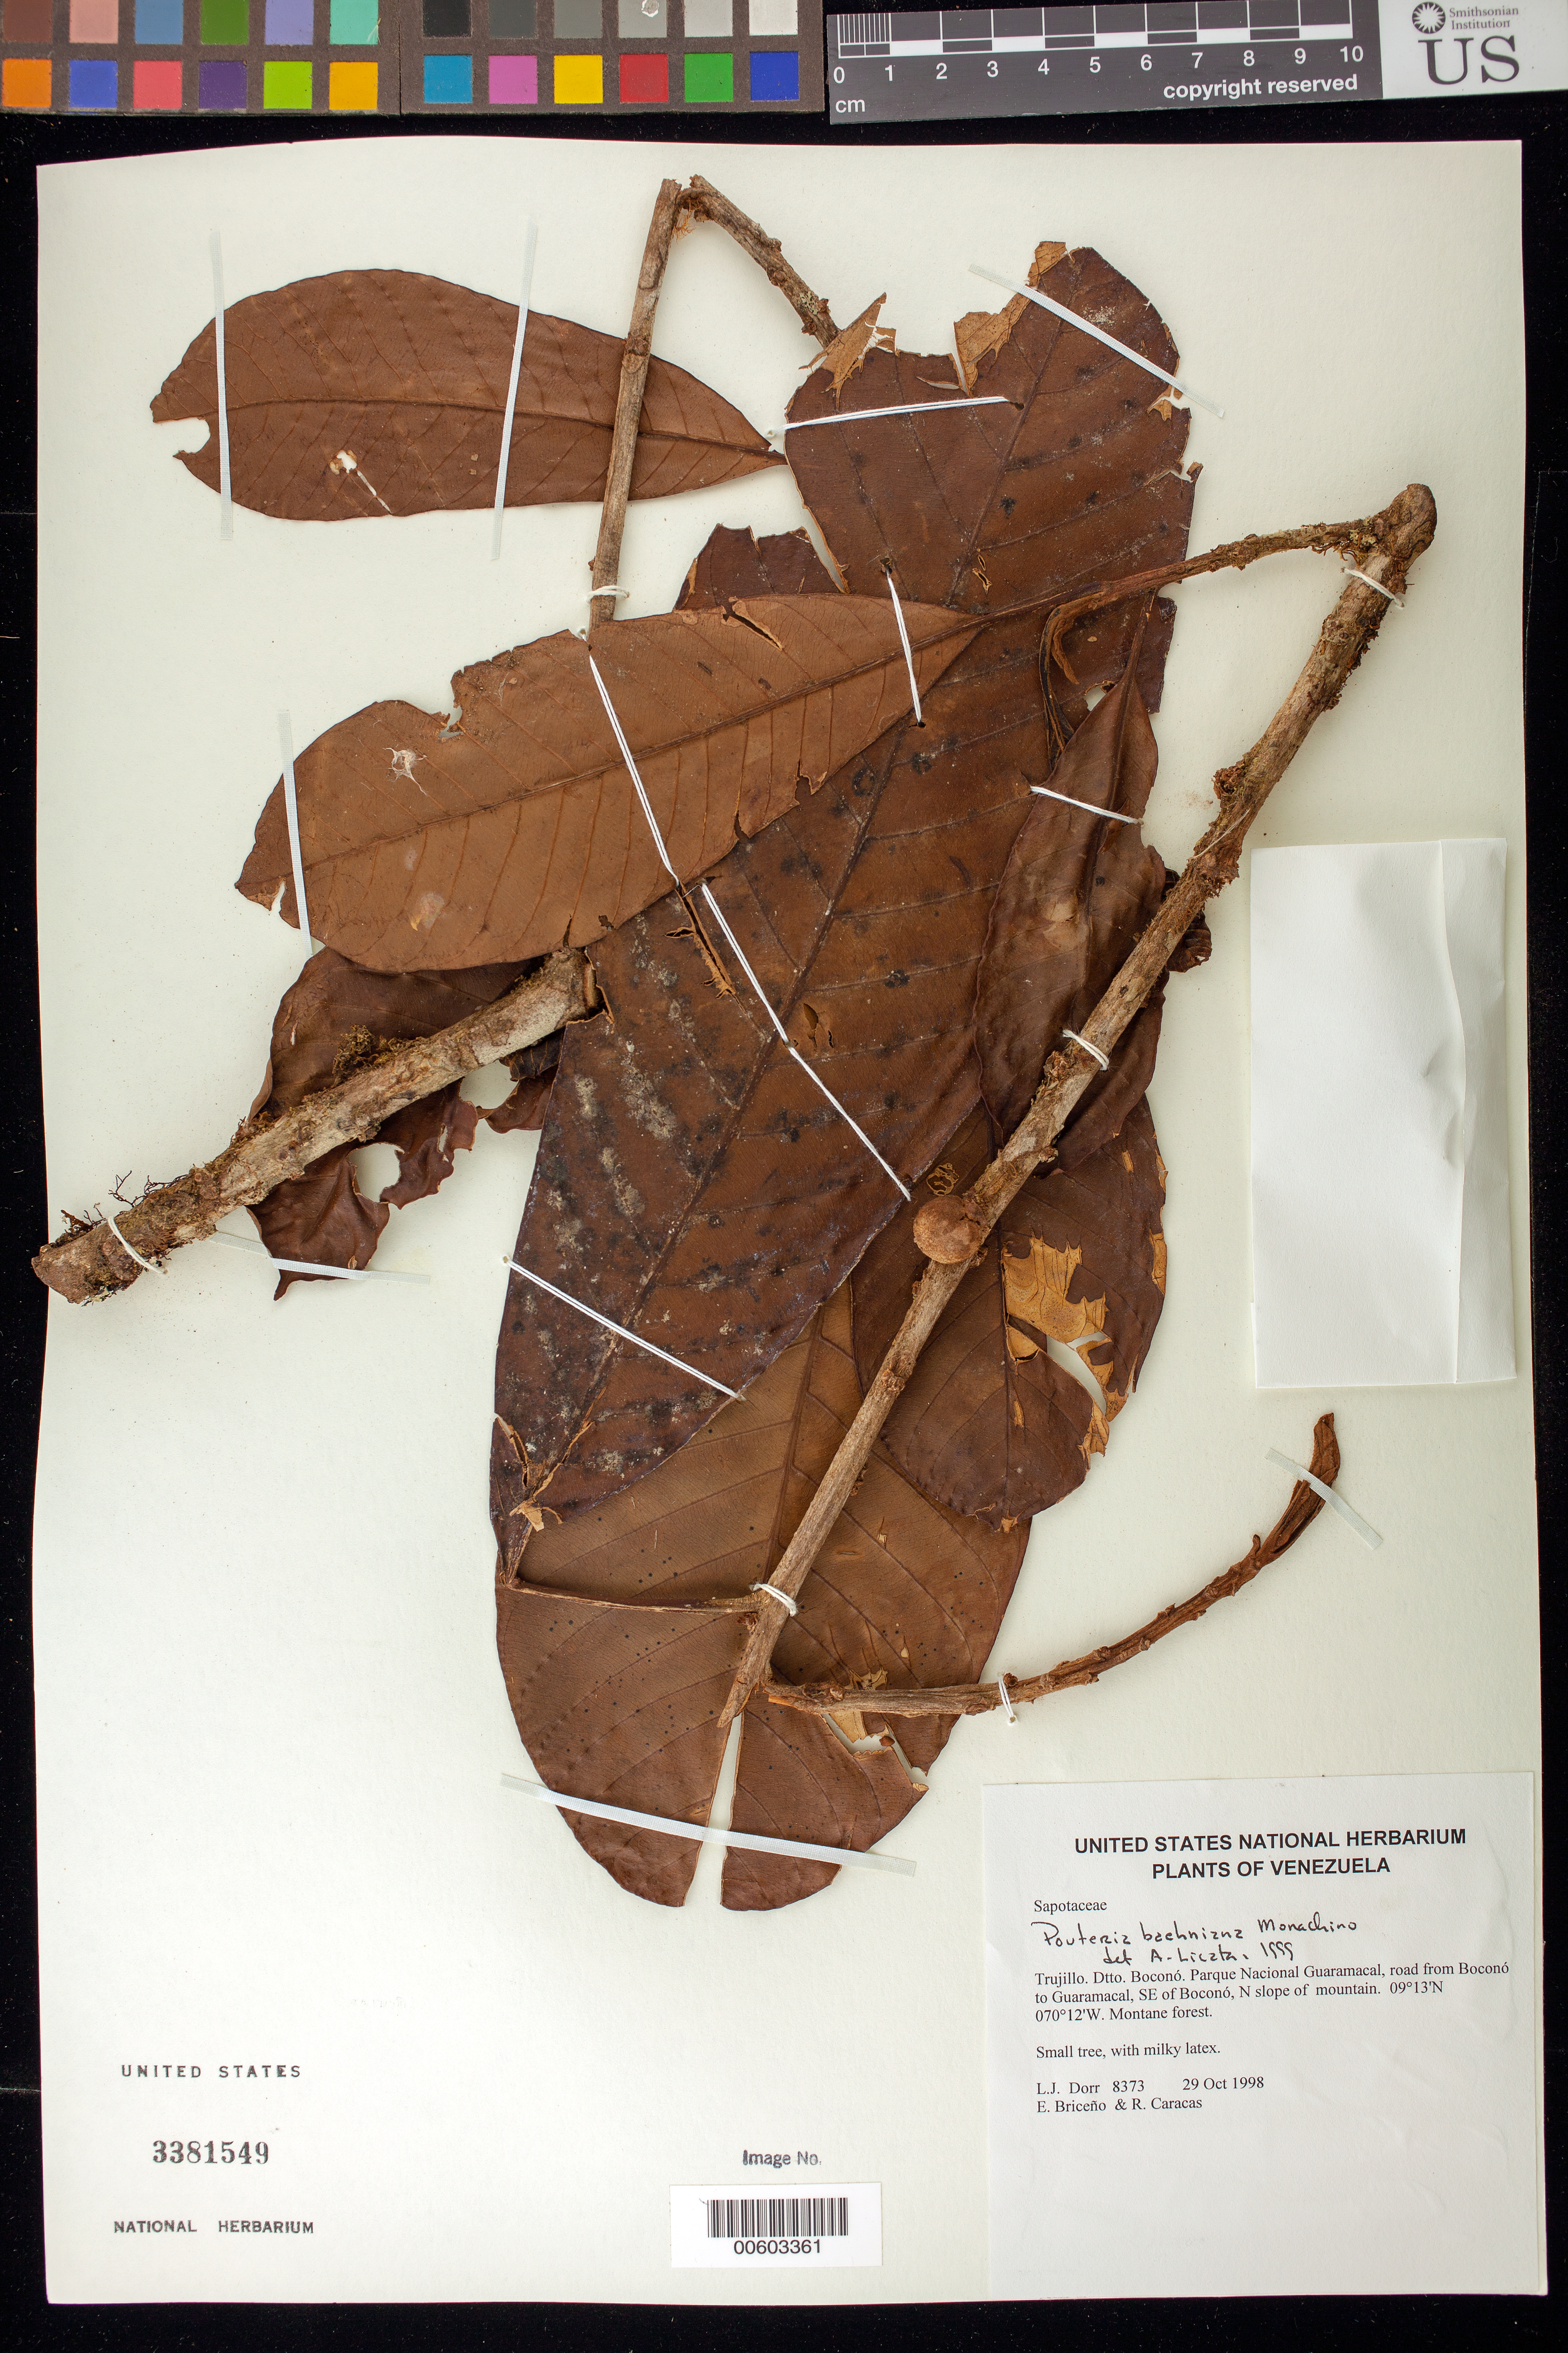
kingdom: Plantae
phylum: Tracheophyta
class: Magnoliopsida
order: Ericales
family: Sapotaceae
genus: Pouteria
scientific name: Pouteria baehniana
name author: Monach.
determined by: Licata, A., (PORT), Univ. Nac. Exp. de los Llanos Ezequiel Zamora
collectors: L. J. Dorr, E. Briceño & R. Caracas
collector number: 8373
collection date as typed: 29 Oct 1998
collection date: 1998-10-29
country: Venezuela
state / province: Trujillo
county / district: Boconó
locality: Parque Nacional Guaramacal, road from Boconó to Guaramacal, SE of Boconó, N slope of mountain.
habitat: Montane forest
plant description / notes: F, MO, NY, PORT, US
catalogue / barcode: US 3381549